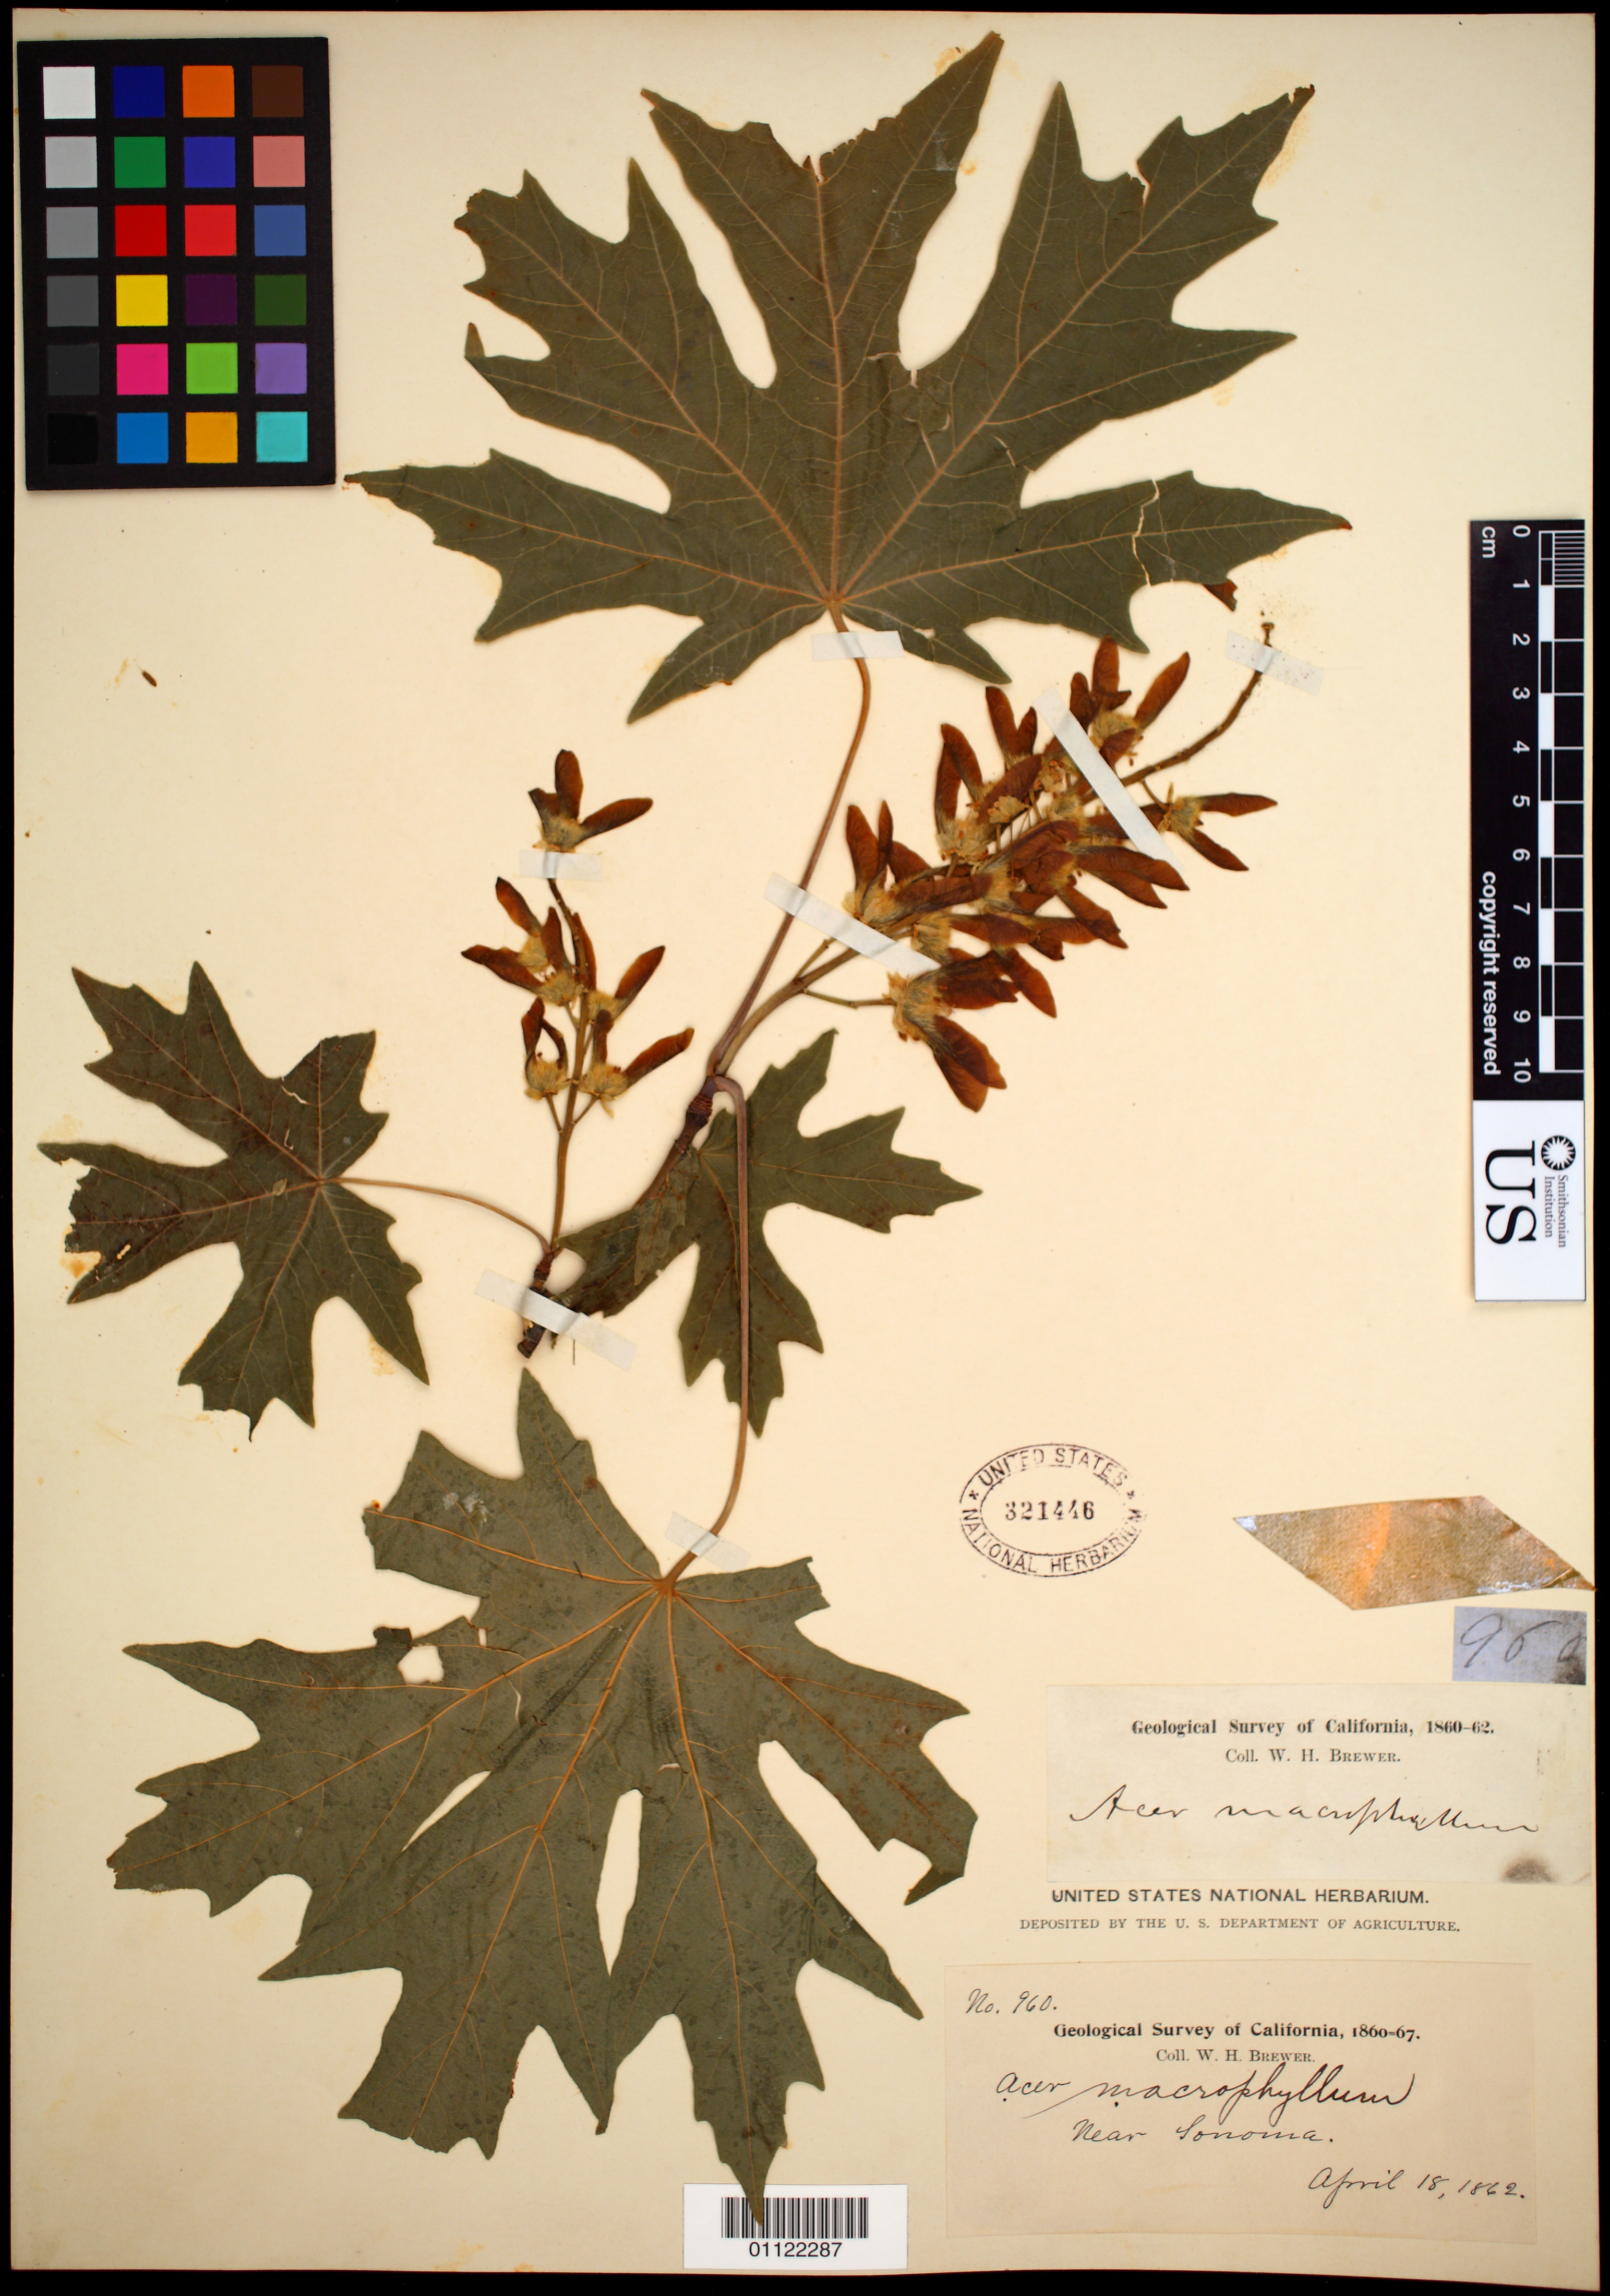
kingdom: Plantae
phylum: Tracheophyta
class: Magnoliopsida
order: Sapindales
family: Sapindaceae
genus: Acer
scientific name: Acer macrophyllum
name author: Pursh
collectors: W. H. Brewer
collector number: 960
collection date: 1862-04-18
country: United States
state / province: California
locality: Near Sonoma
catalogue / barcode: US 321446